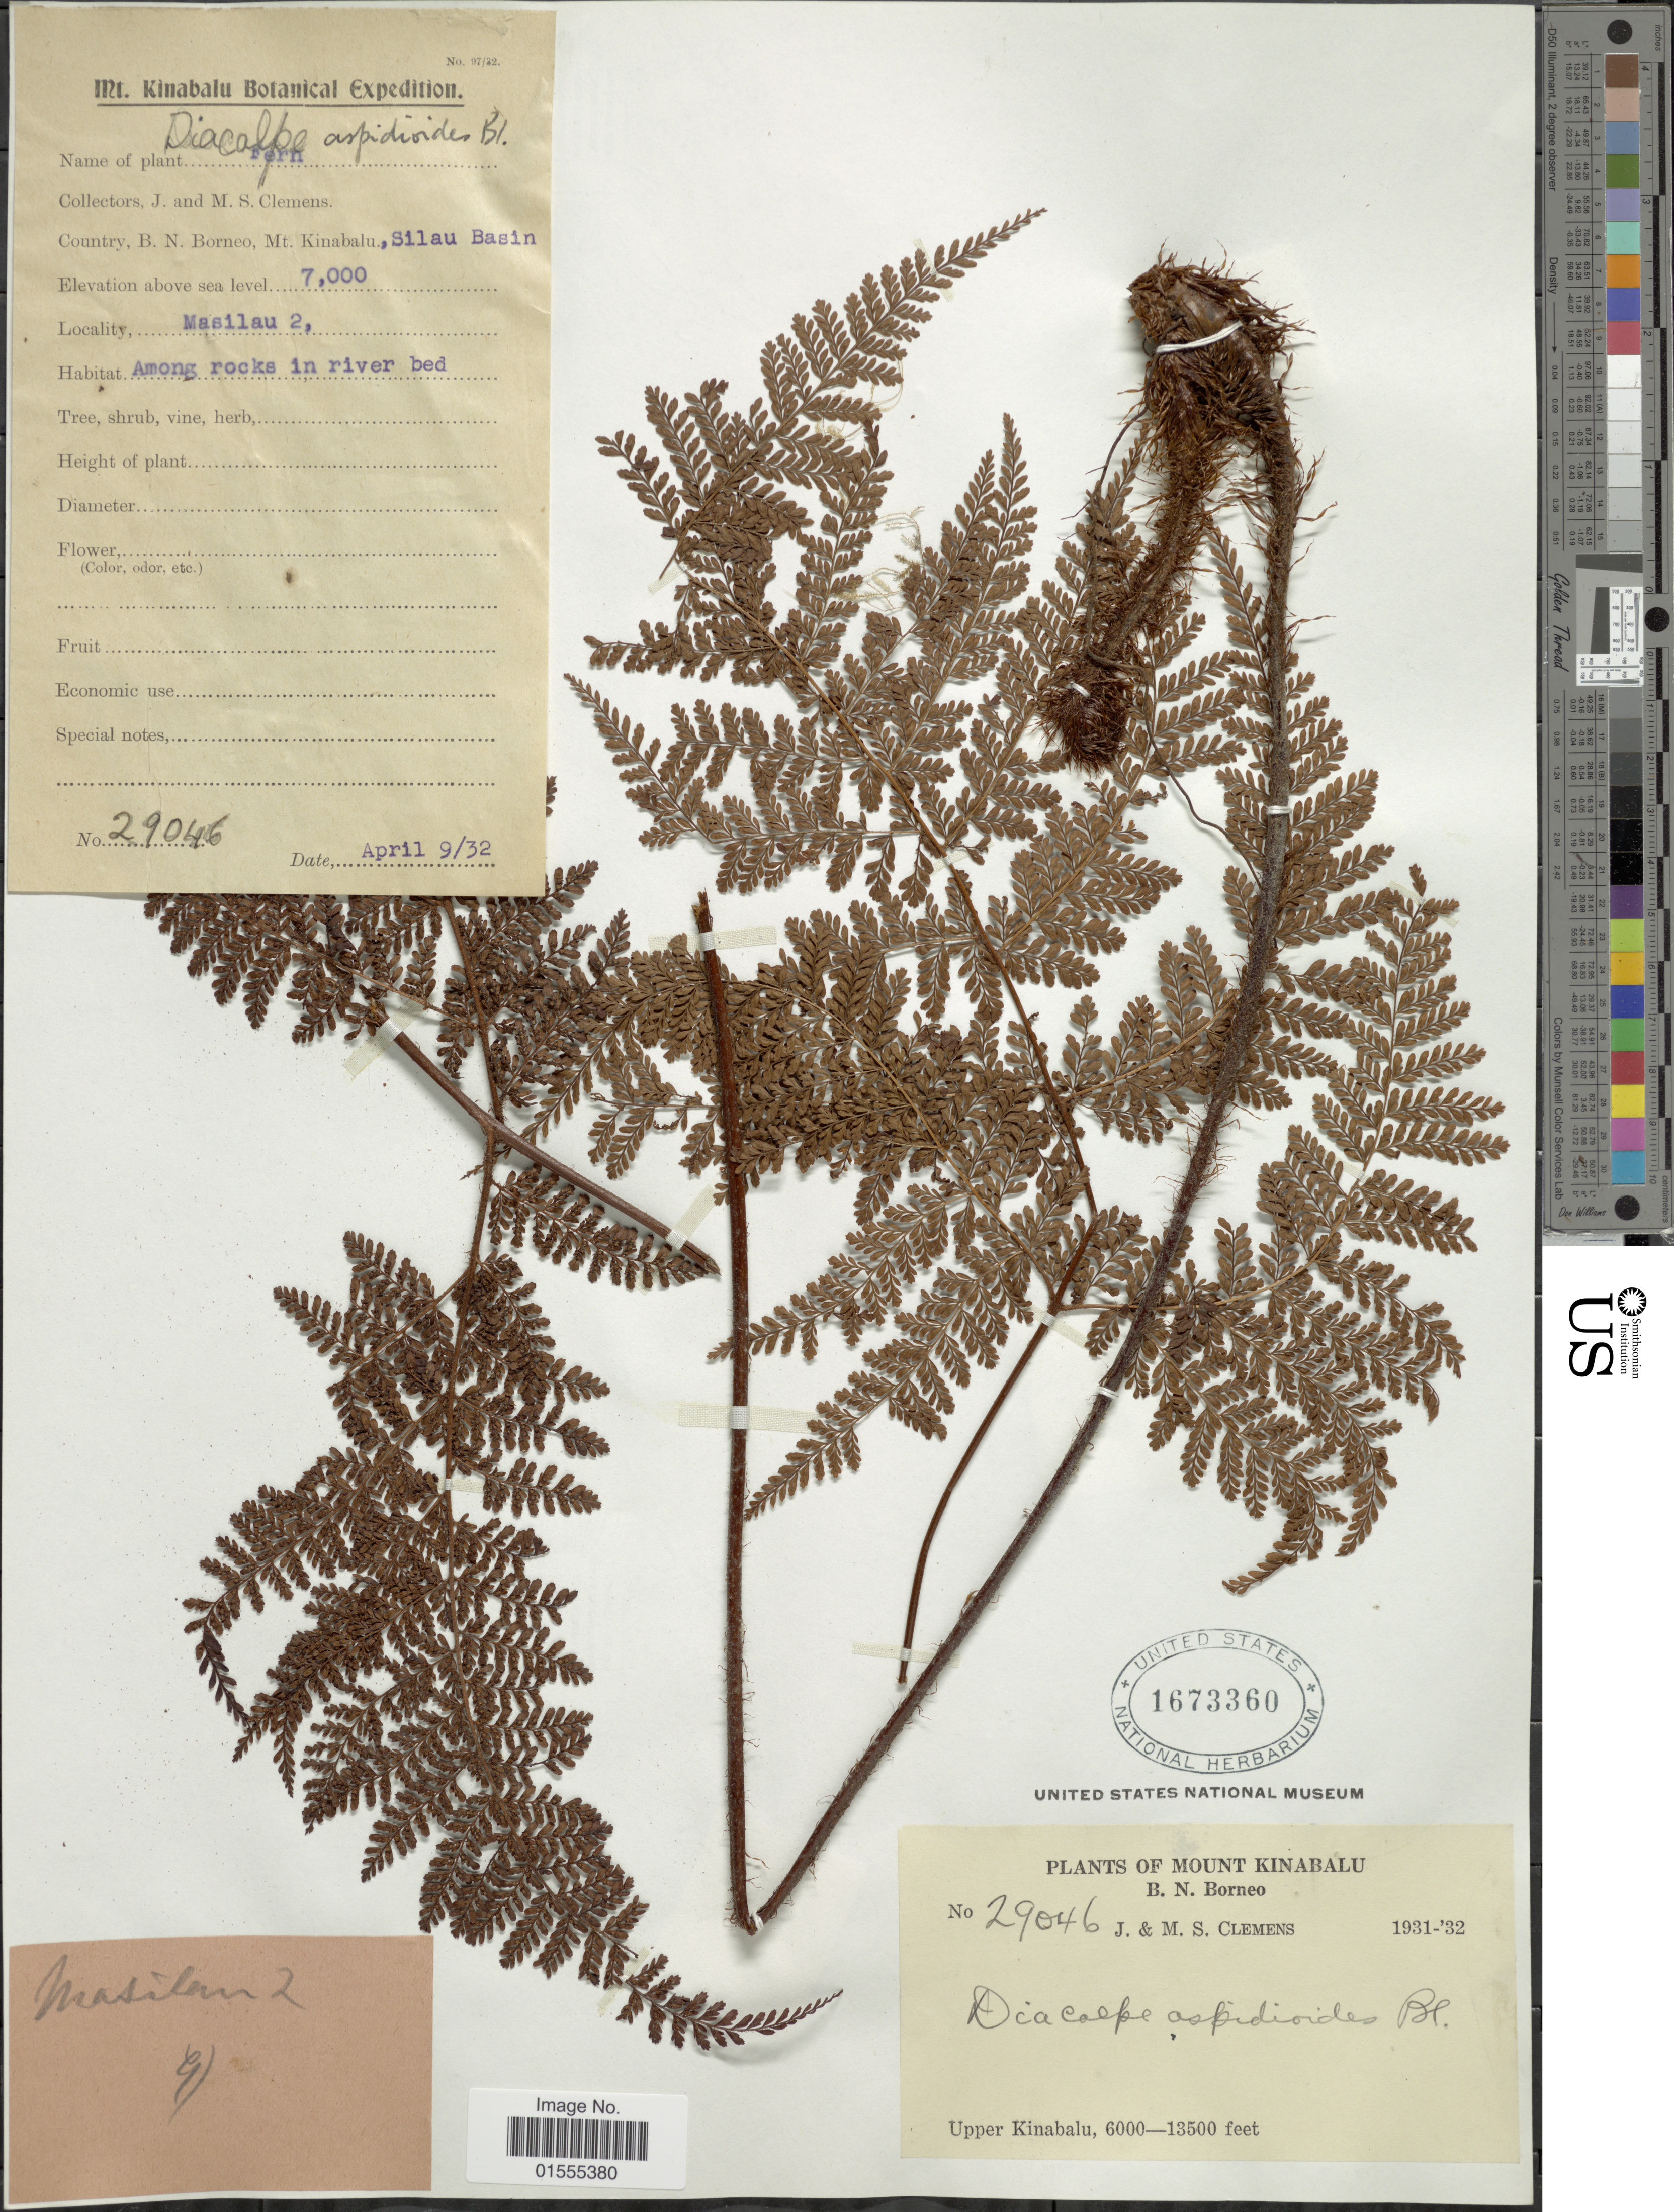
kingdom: Plantae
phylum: Tracheophyta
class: Polypodiopsida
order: Polypodiales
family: Dryopteridaceae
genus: Dryopteris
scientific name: Dryopteris pseudocaenopteris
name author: (Kunze) Li Bing Zhang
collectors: J. Clemens & M. S. Clemens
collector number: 29046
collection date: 1932-04-09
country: Malaysia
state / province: Sabah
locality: Mount Kinabalu, B.N. Borneo, Upper Kinabalu, Silau Basin, Masilau 2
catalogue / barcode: US 1673360